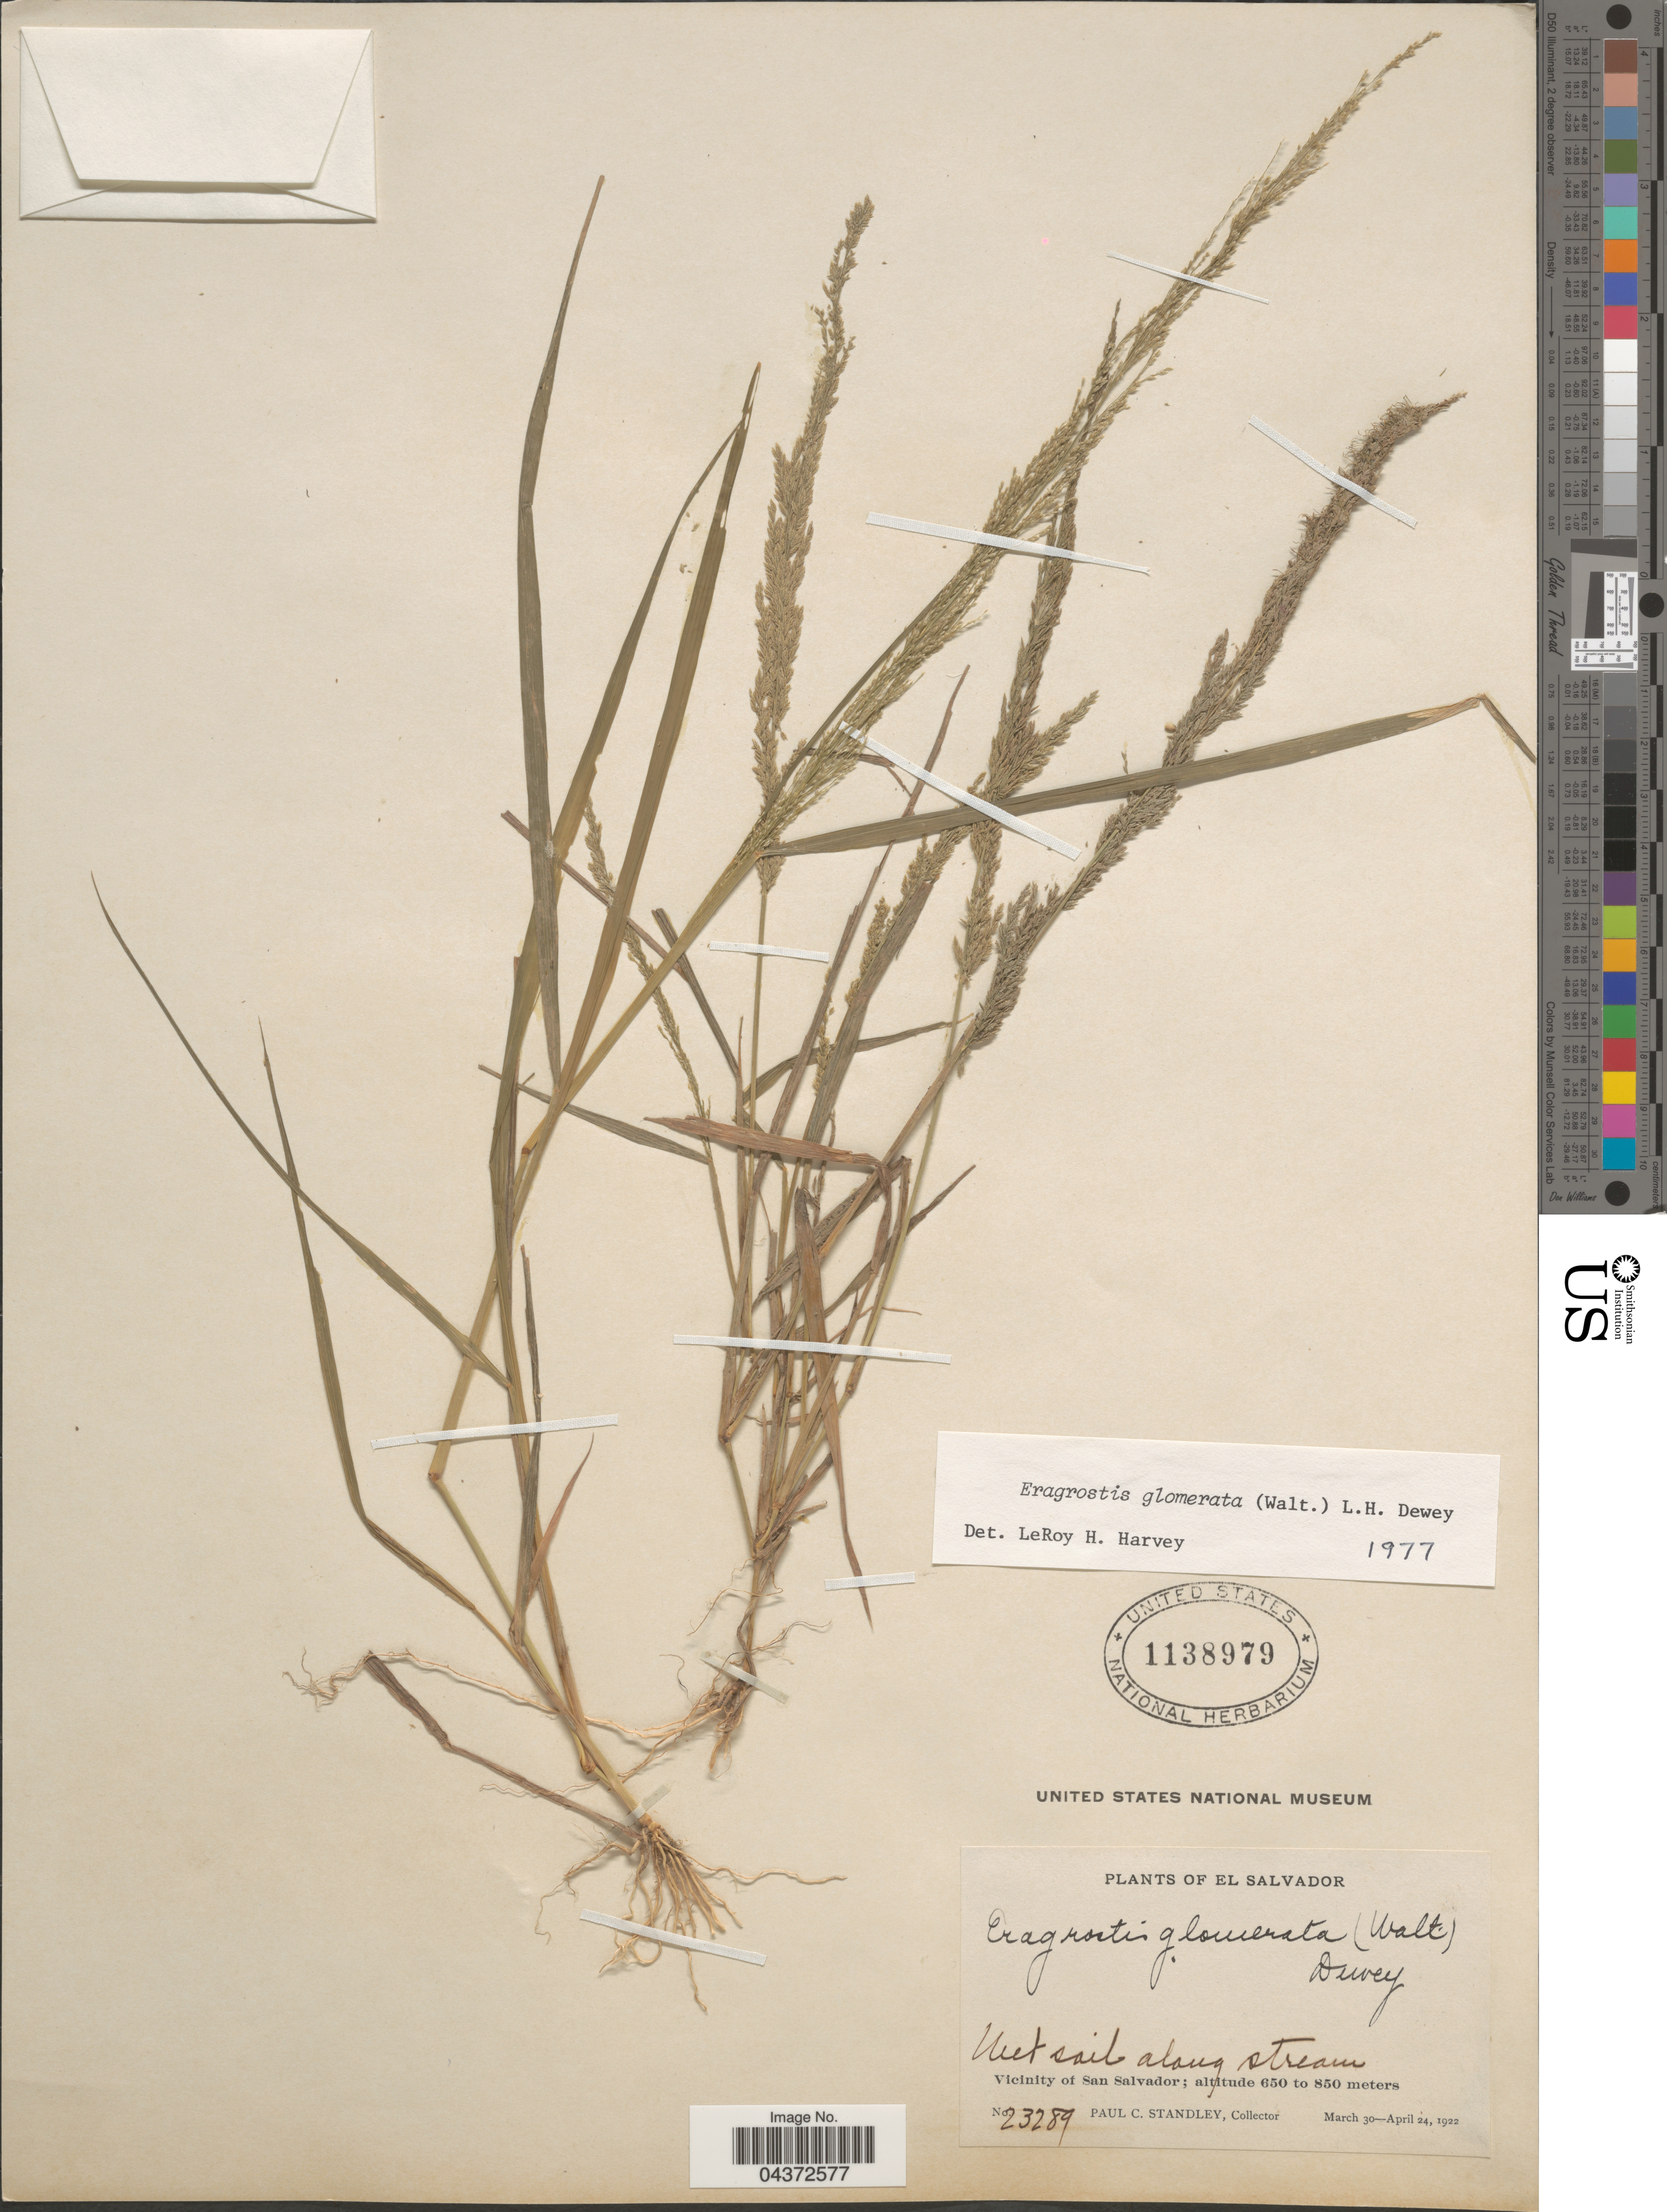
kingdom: Plantae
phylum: Tracheophyta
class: Liliopsida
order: Poales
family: Poaceae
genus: Eragrostis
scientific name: Eragrostis japonica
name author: (Thunb.) Trin.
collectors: P. C. Standley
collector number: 23289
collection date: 1922-03-30/1922-04-24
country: El Salvador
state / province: San Salvador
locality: Wet soil along stream. Vicinity of San Salvador.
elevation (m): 650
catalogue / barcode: US 1138979